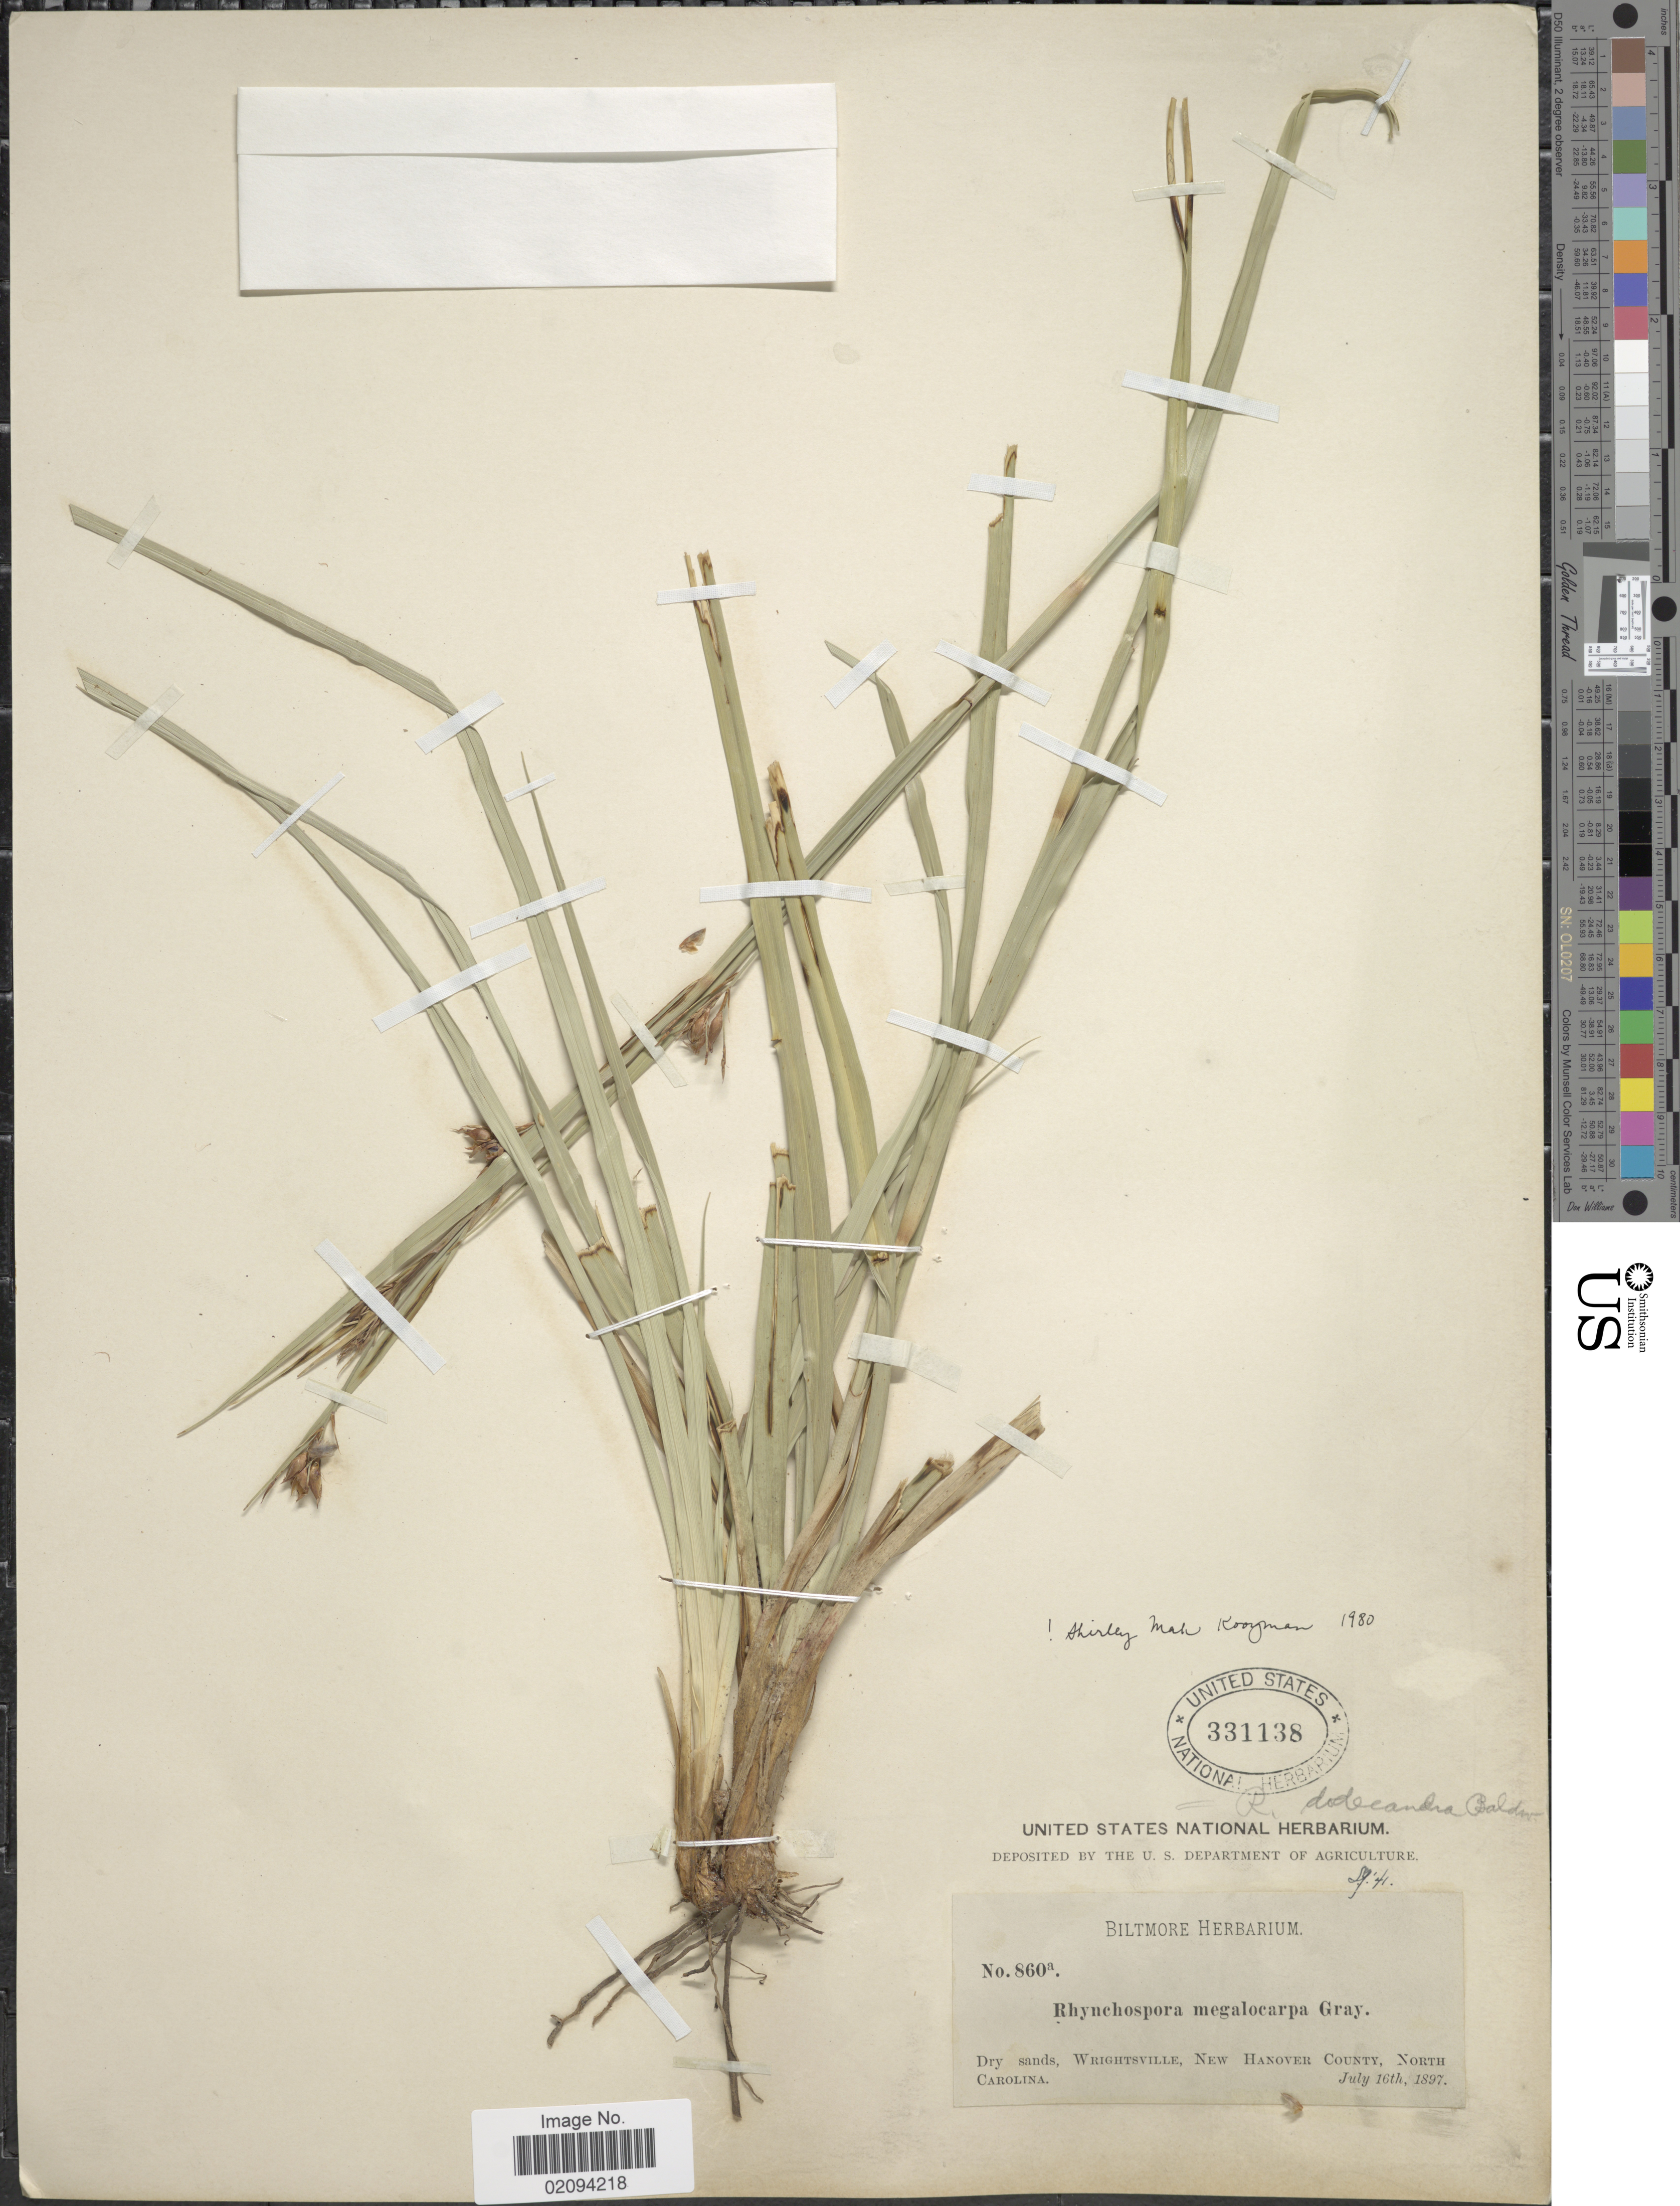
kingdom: Plantae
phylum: Tracheophyta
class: Liliopsida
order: Poales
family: Cyperaceae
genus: Rhynchospora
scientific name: Rhynchospora megalocarpa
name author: A. Gray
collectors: ex herb. Biltmore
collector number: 860a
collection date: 1897-07-16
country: United States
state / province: North Carolina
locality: Dry sands, Wrightsville, New Hanover County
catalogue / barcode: US 331138